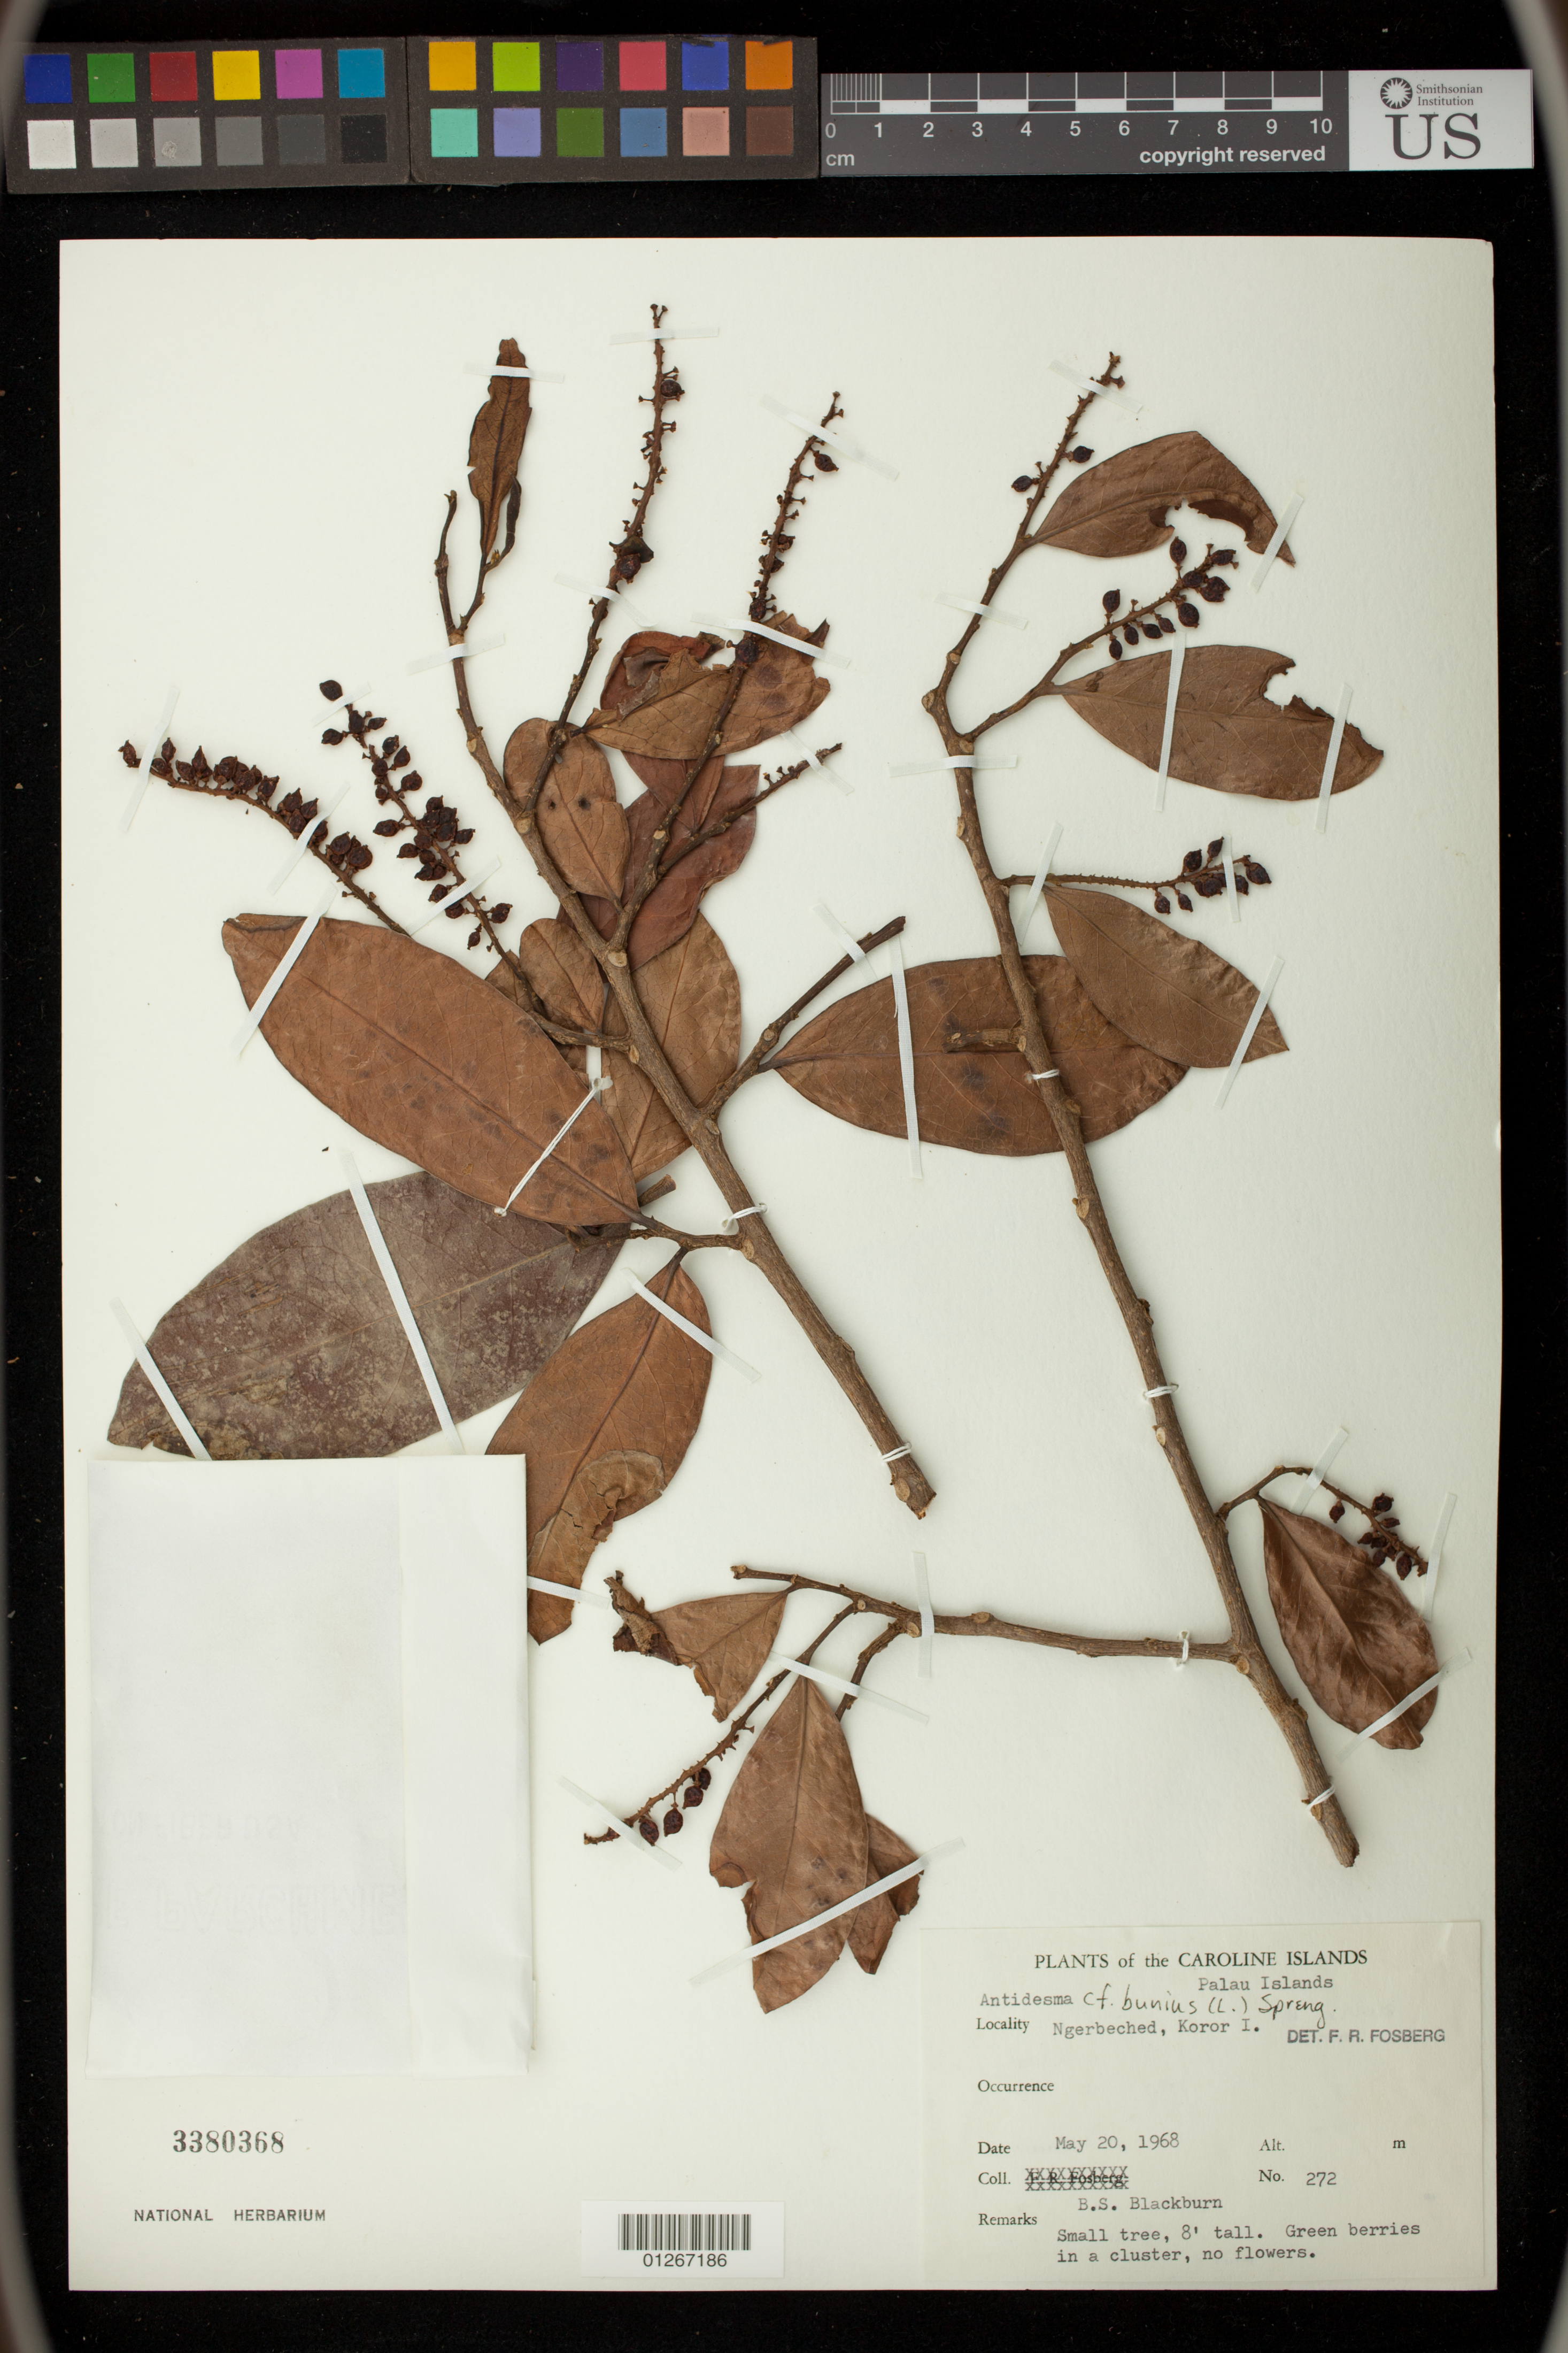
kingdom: Plantae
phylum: Tracheophyta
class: Magnoliopsida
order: Malpighiales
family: Phyllanthaceae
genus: Antidesma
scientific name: Antidesma bunius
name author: (L.) Spreng.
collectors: B. S. Blackburn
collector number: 272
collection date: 1968-05-20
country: Palau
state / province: Koror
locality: Ngerbeched, Koror I.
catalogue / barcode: US 3380368